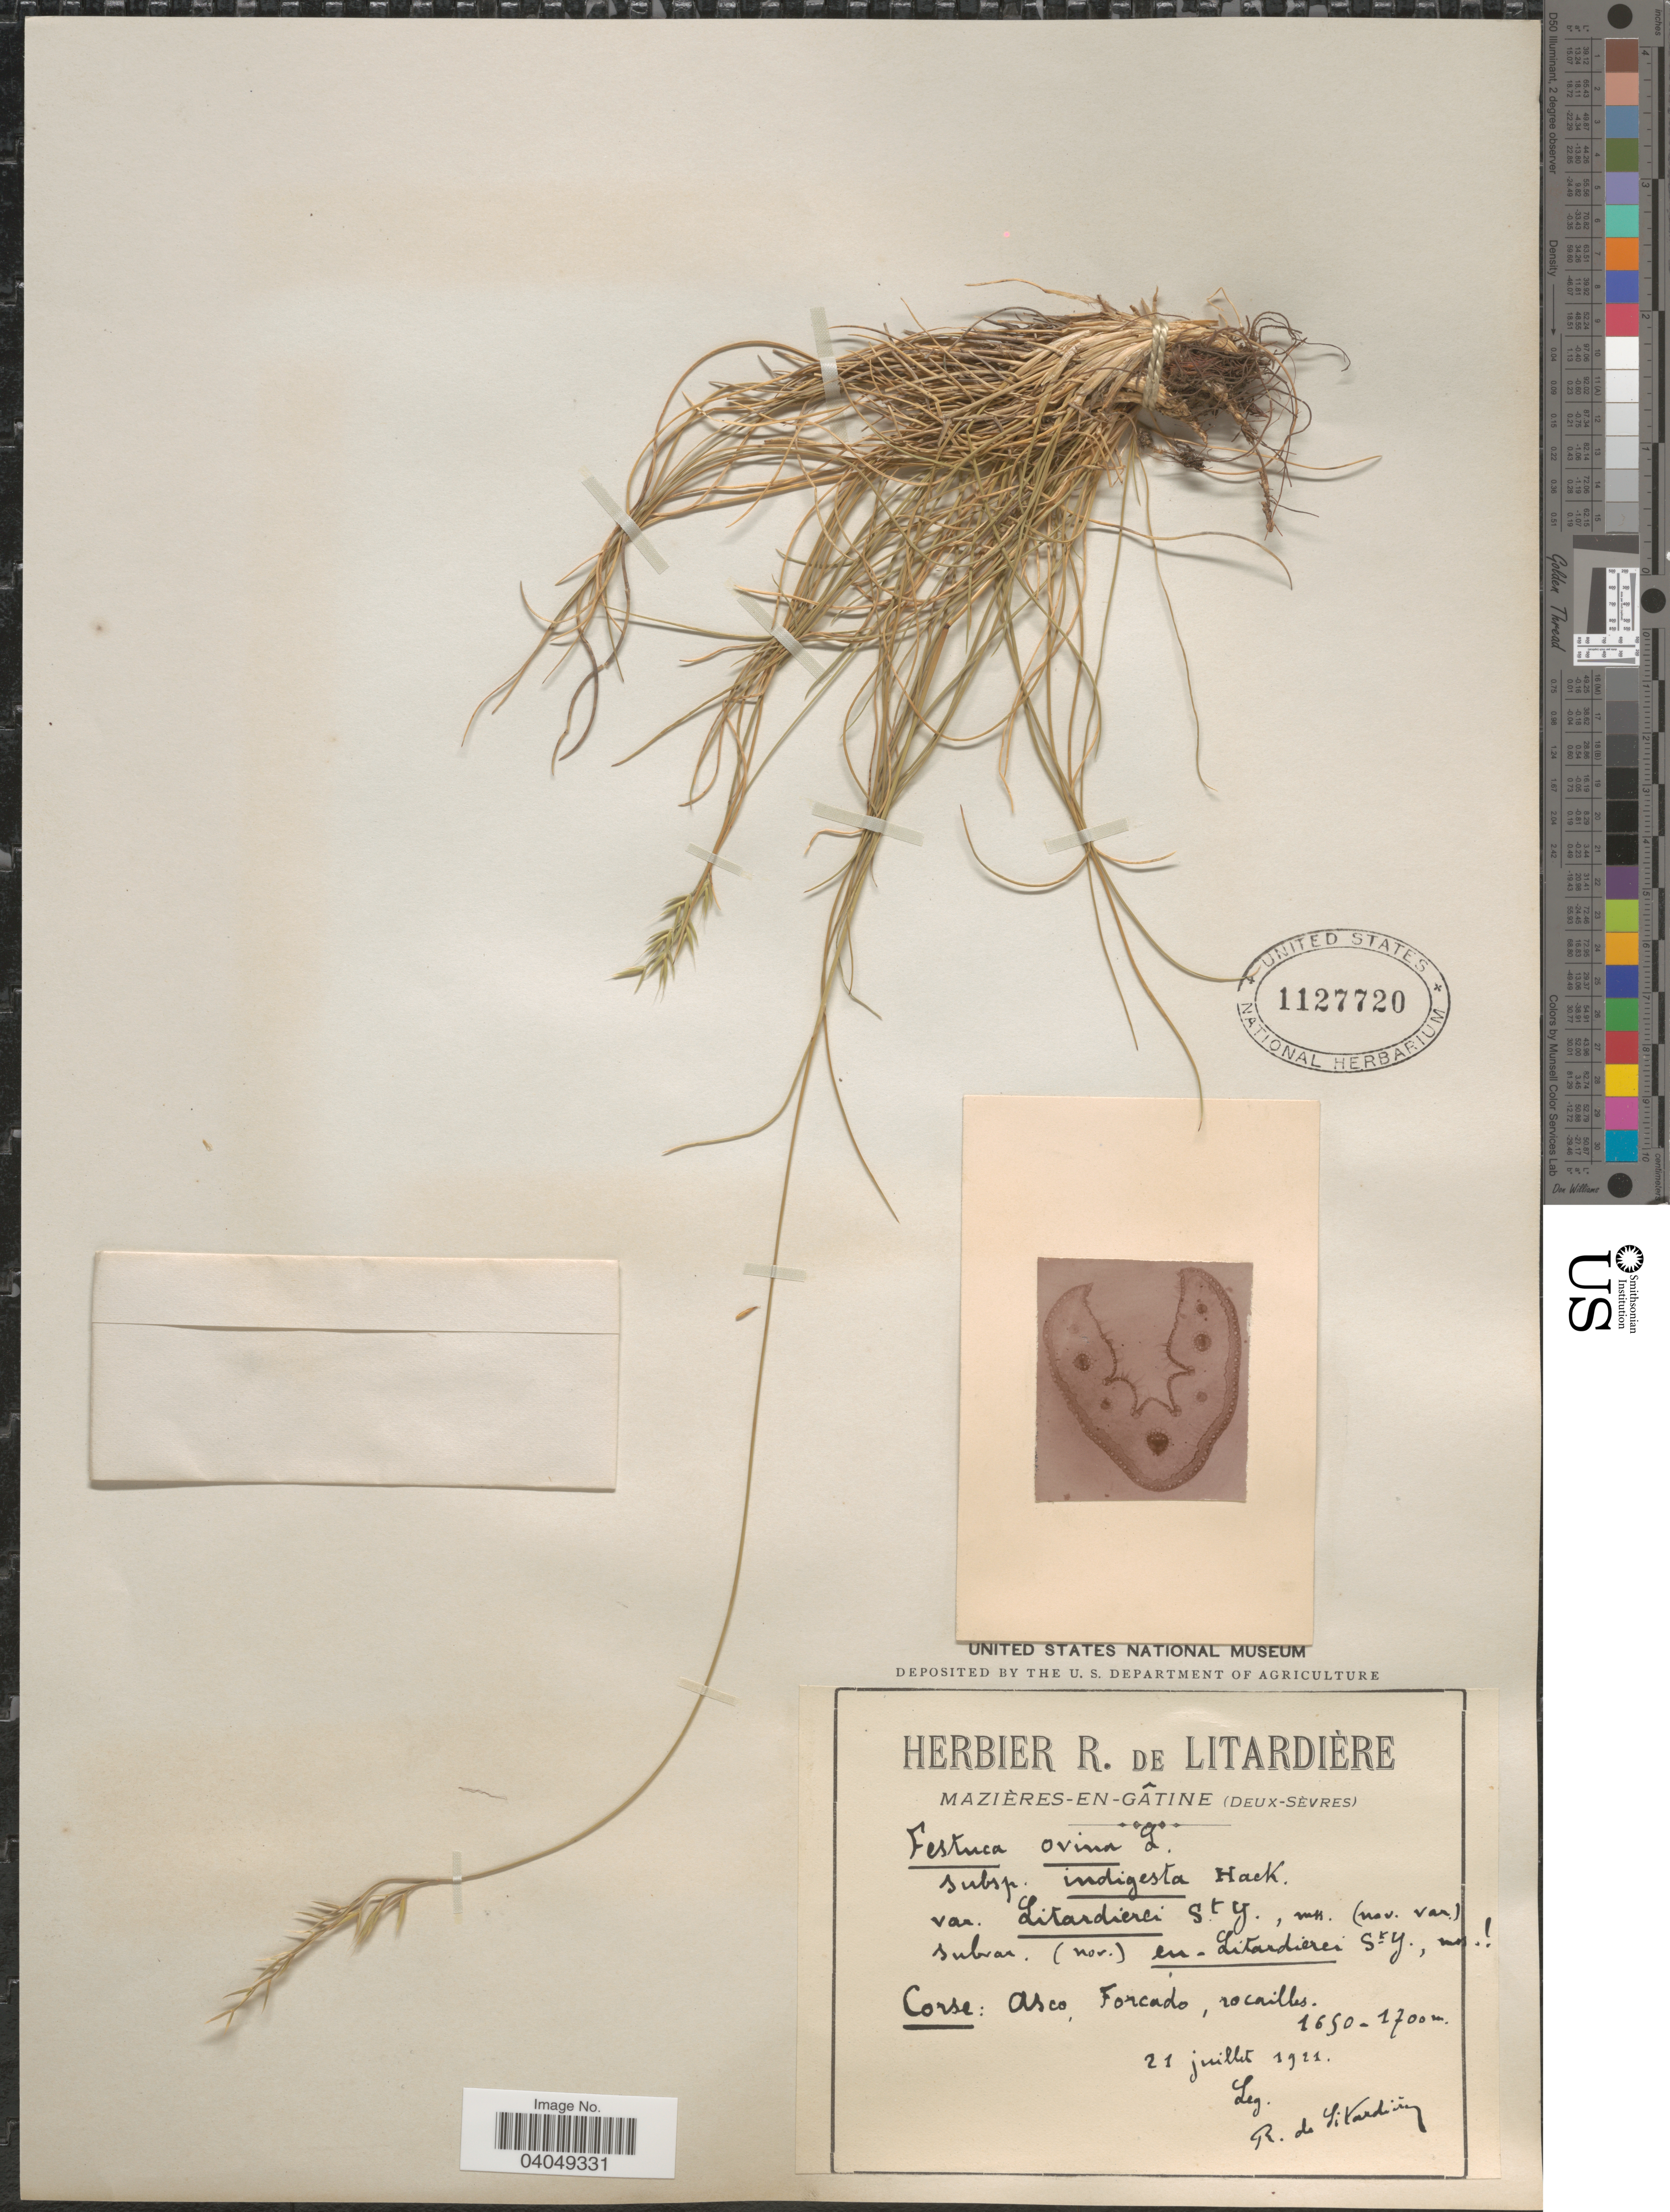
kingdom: Plantae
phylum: Tracheophyta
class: Liliopsida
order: Poales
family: Poaceae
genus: Festuca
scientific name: Festuca indigesta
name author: Boiss.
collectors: R. Litardiere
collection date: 1921-07-21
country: France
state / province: Corsica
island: Corse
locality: Corse: Asco, Forcado, rocailles.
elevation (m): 1650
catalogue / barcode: US 1127720